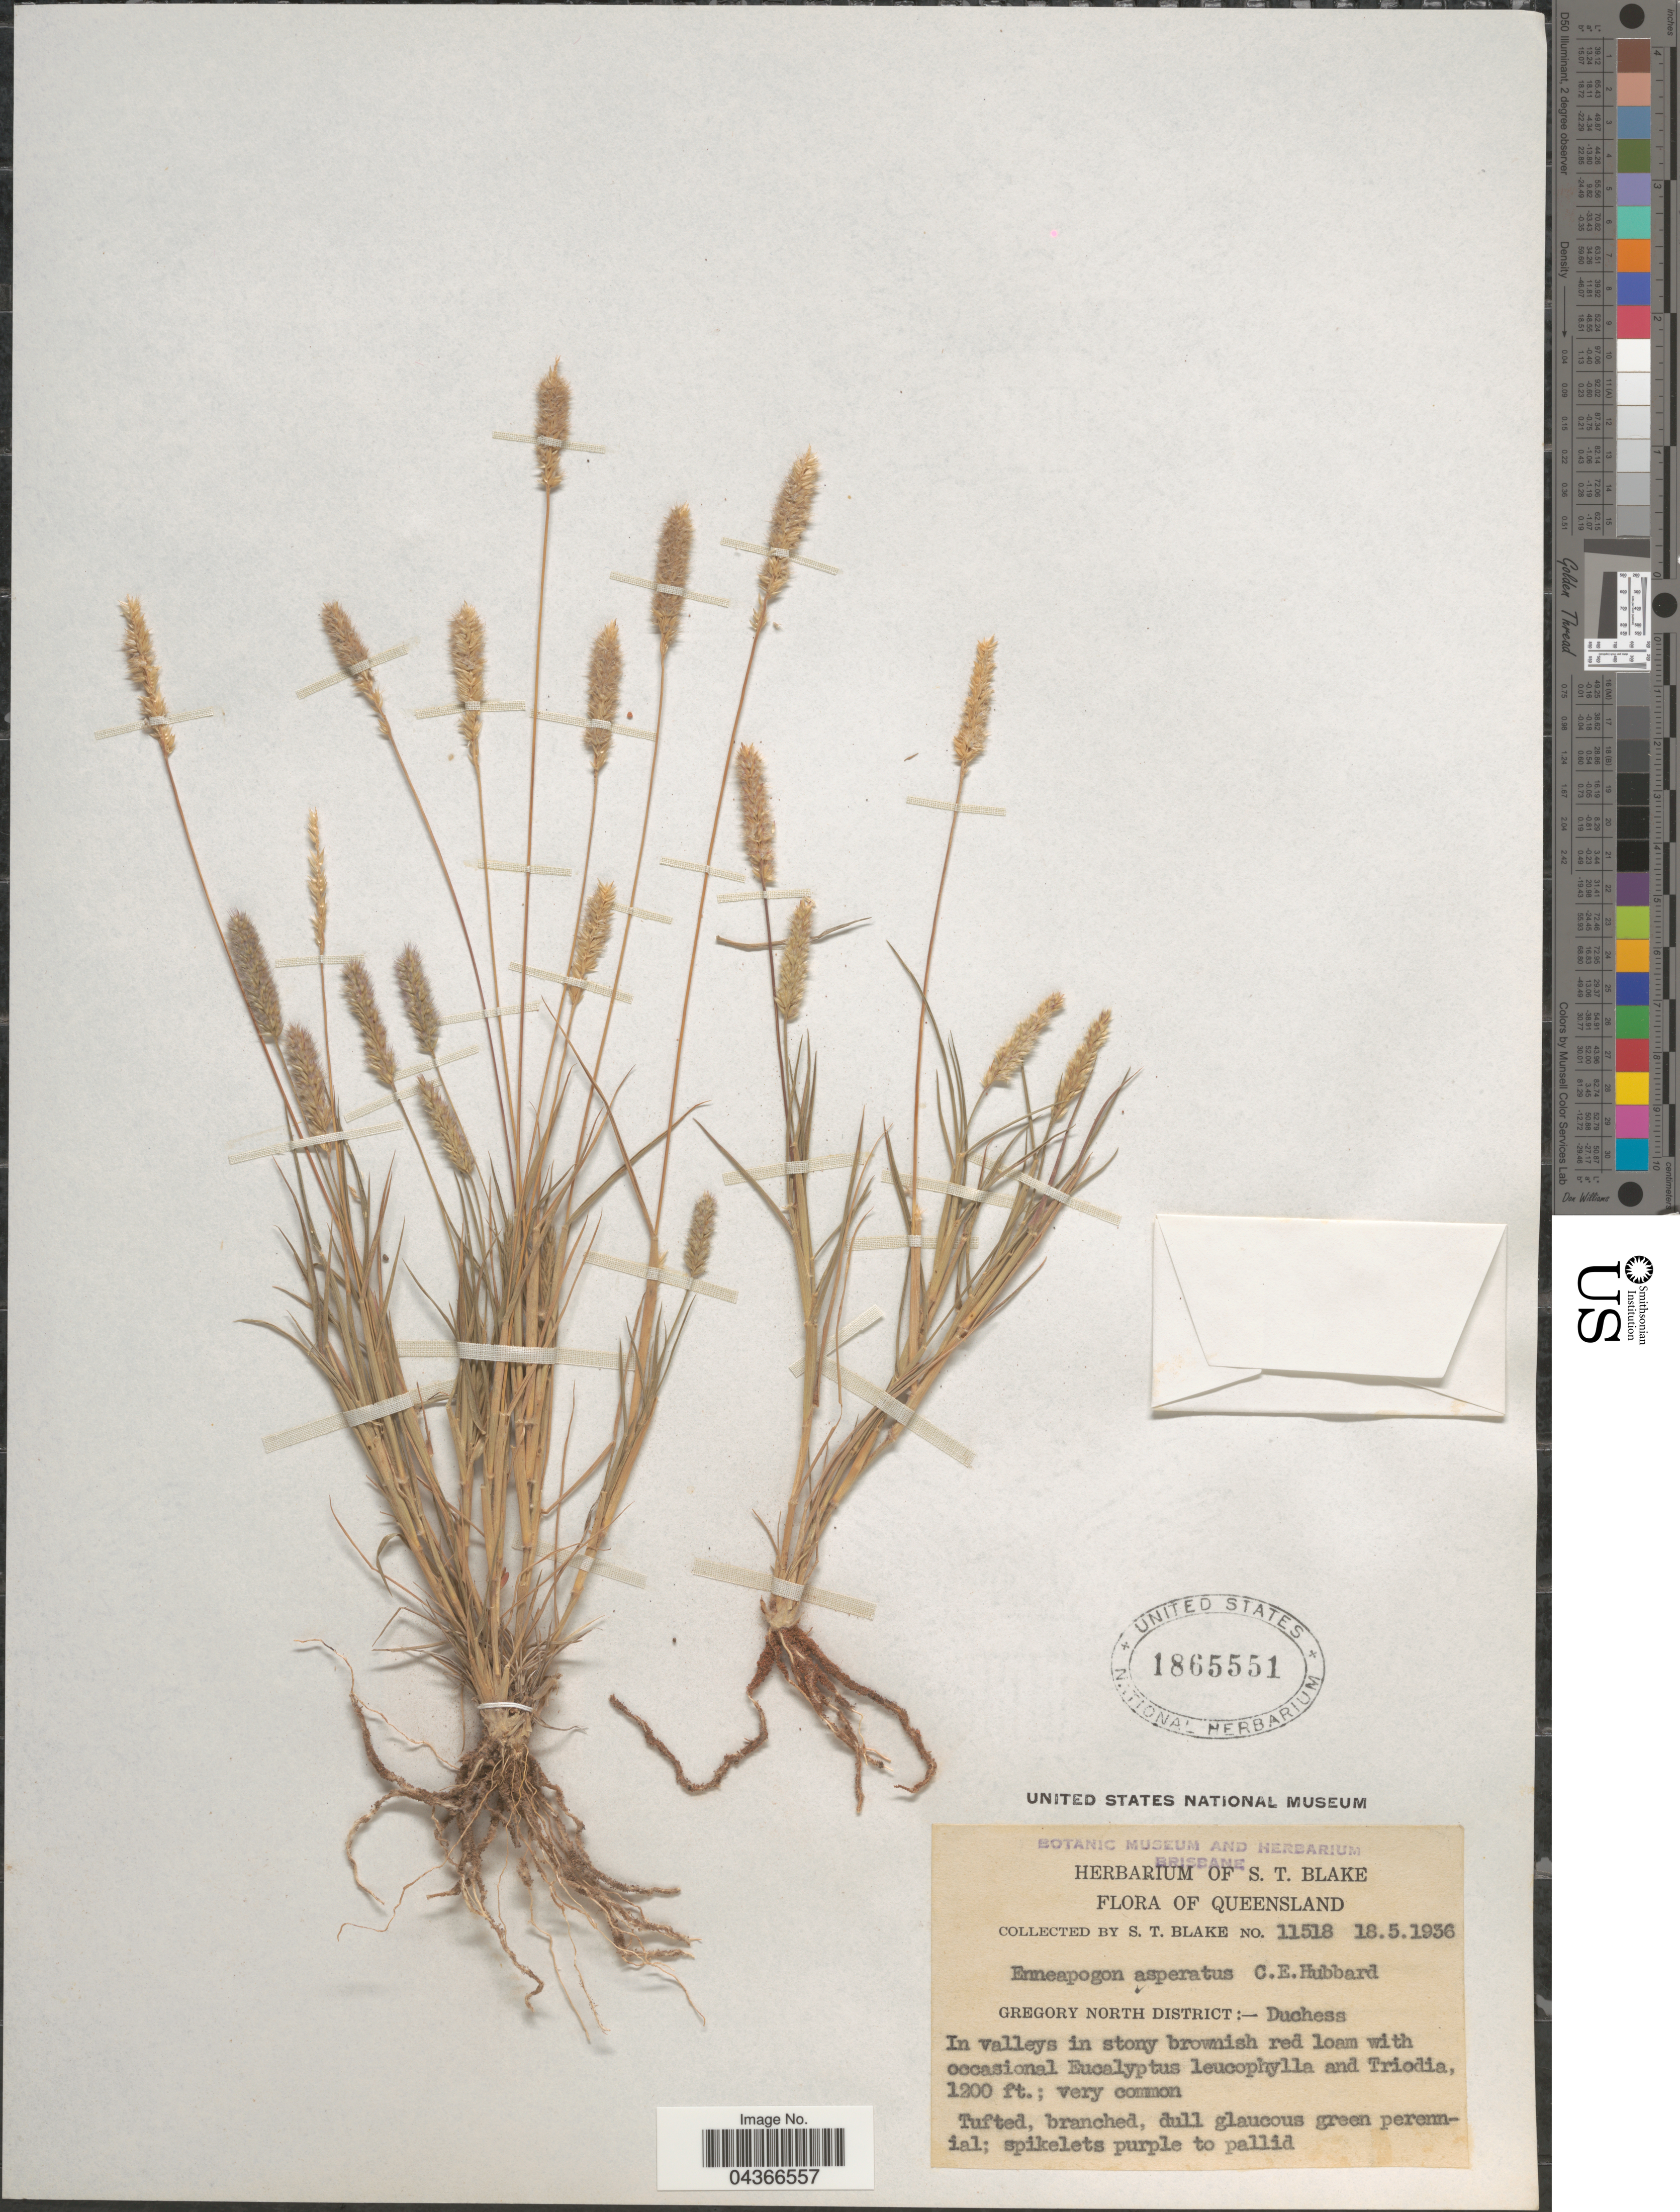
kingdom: Plantae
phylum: Tracheophyta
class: Liliopsida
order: Poales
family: Poaceae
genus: Enneapogon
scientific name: Enneapogon asperatus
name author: C.E. Hubb.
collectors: S. T. Blake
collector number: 11518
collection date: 1936-05-18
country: Australia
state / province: Queensland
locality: Gregory North District: - Duchess.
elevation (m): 366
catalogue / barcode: US 1865551